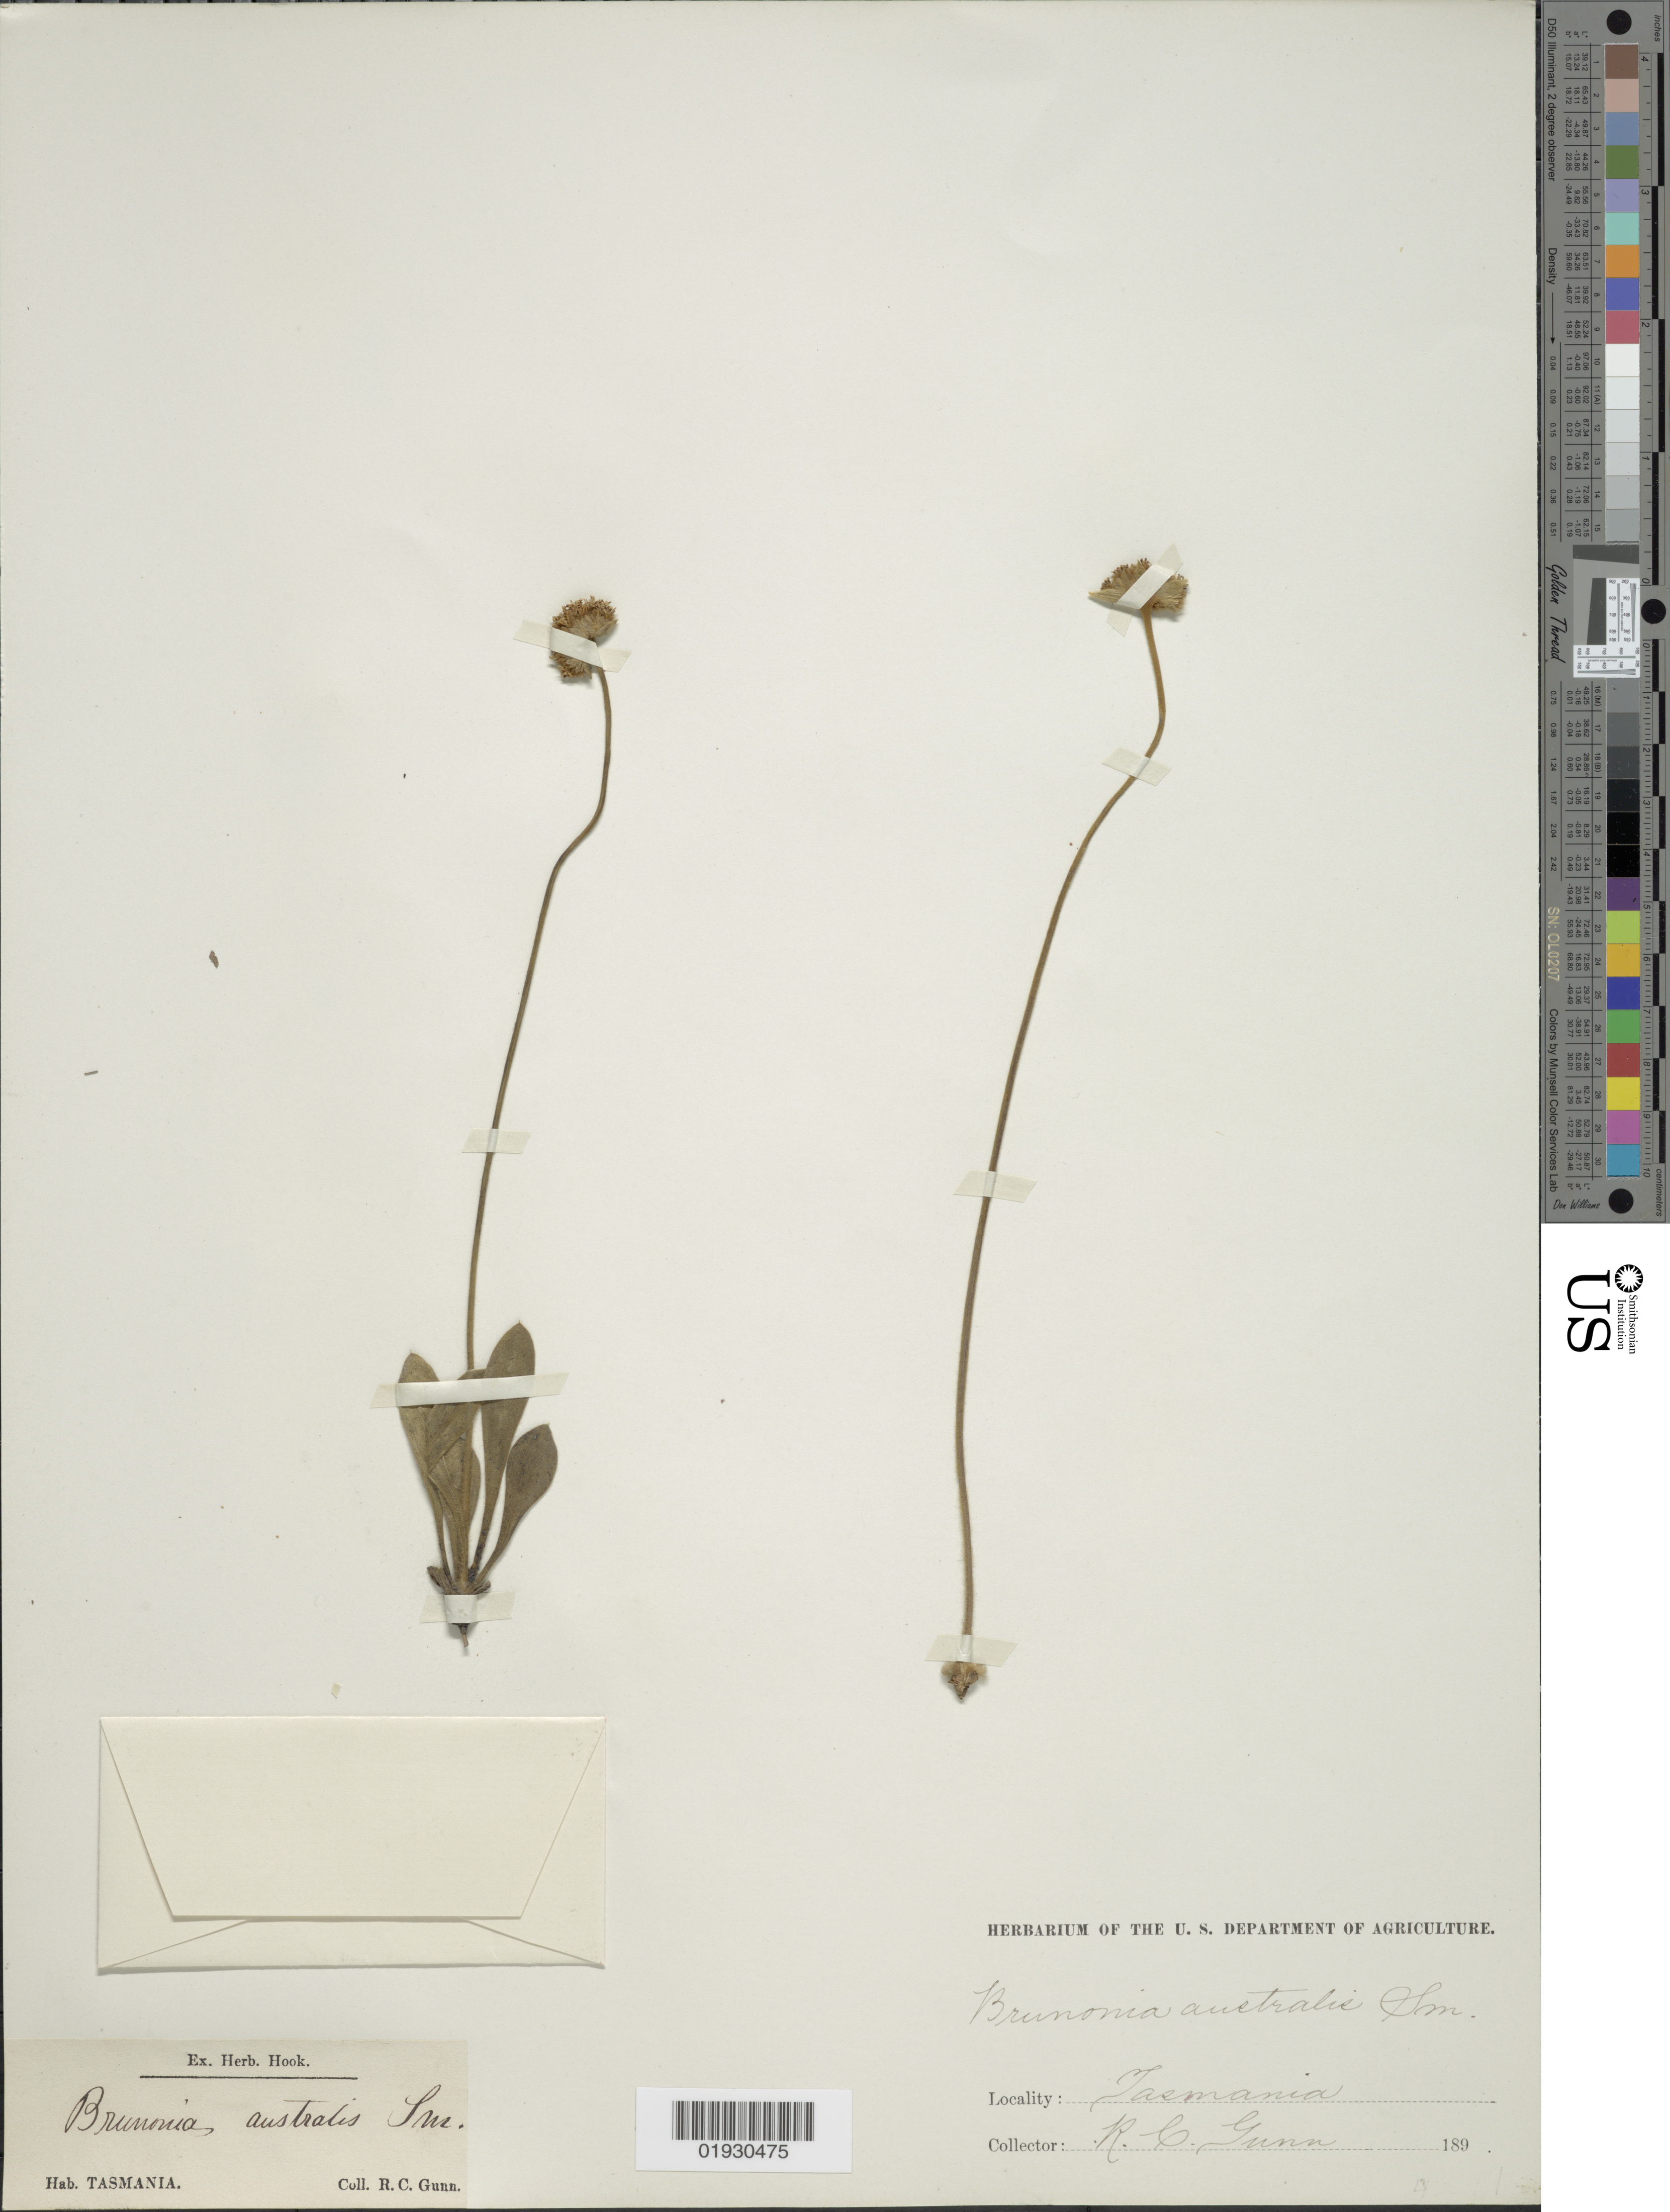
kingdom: Plantae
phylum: Tracheophyta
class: Magnoliopsida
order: Asterales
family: Goodeniaceae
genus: Brunonia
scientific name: Brunonia australis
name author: Sm. ex R. Br.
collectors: R. Gunn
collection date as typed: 189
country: Australia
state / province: Tasmania